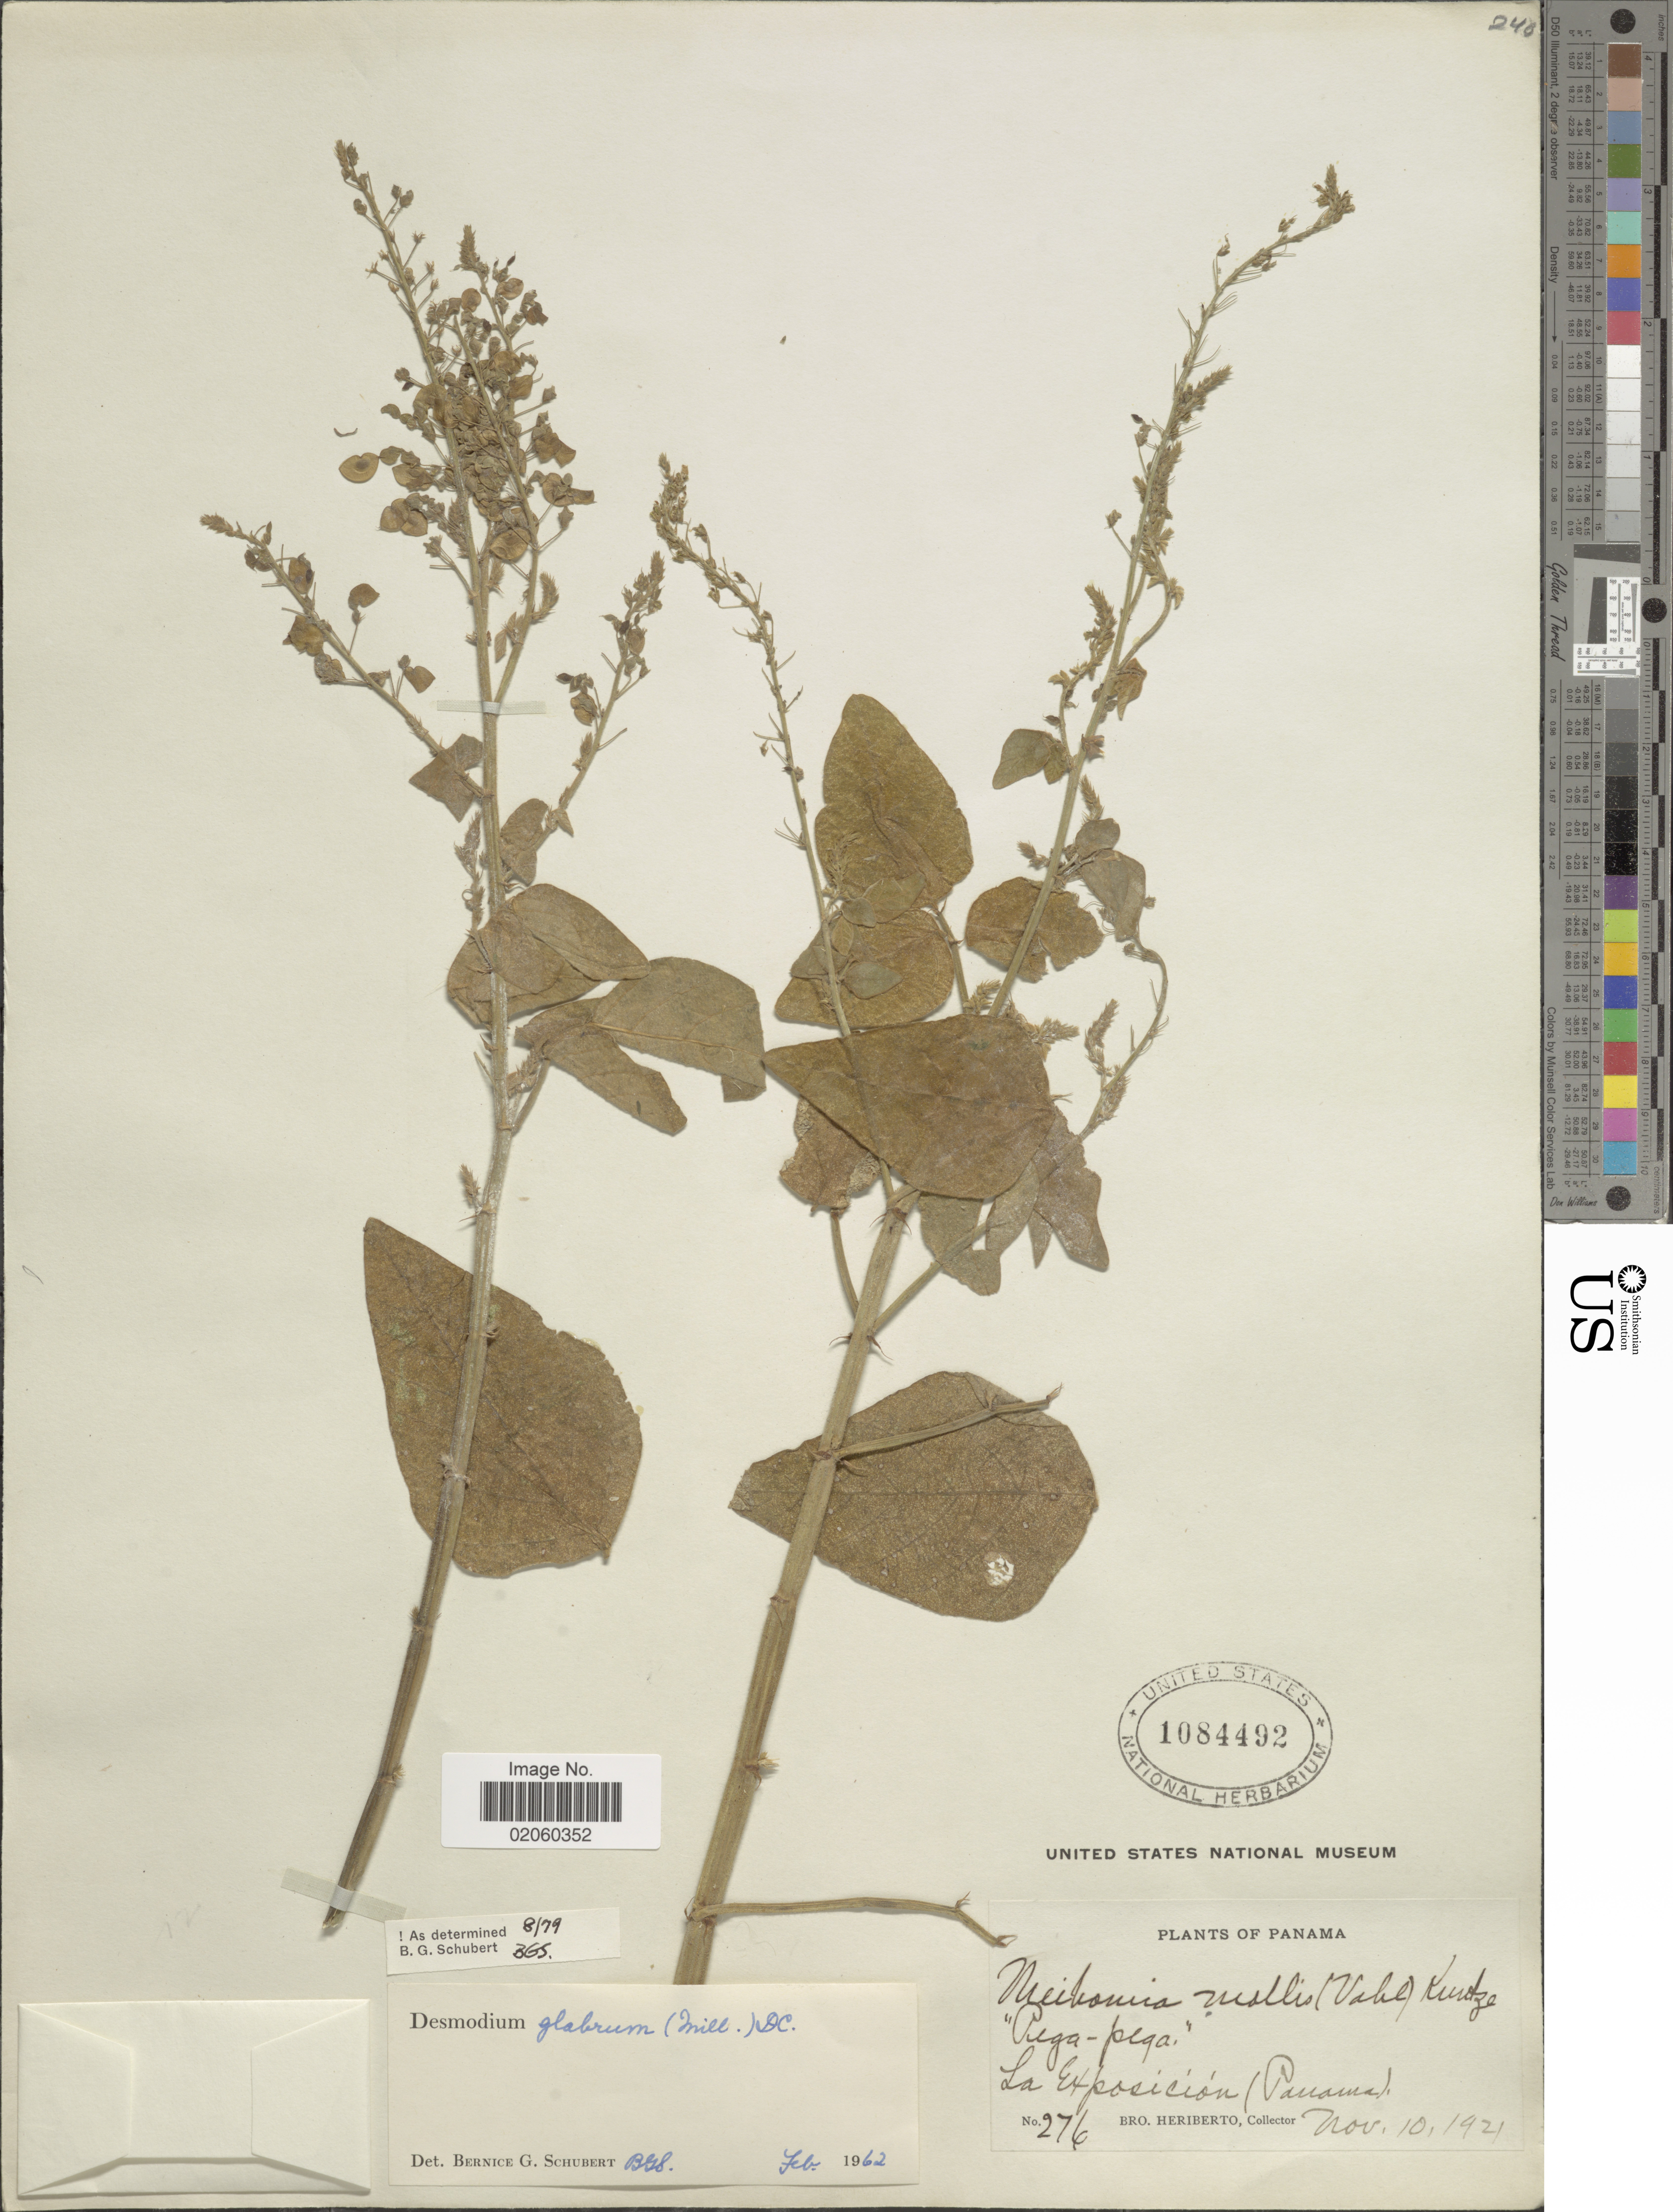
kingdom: Plantae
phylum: Tracheophyta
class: Magnoliopsida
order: Fabales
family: Fabaceae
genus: Desmodium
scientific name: Desmodium glabrum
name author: (Mill.) DC.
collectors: B. Heriberto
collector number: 276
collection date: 1921-11-10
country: Panama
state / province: Panamá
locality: La Exposicion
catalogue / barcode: US 1084492